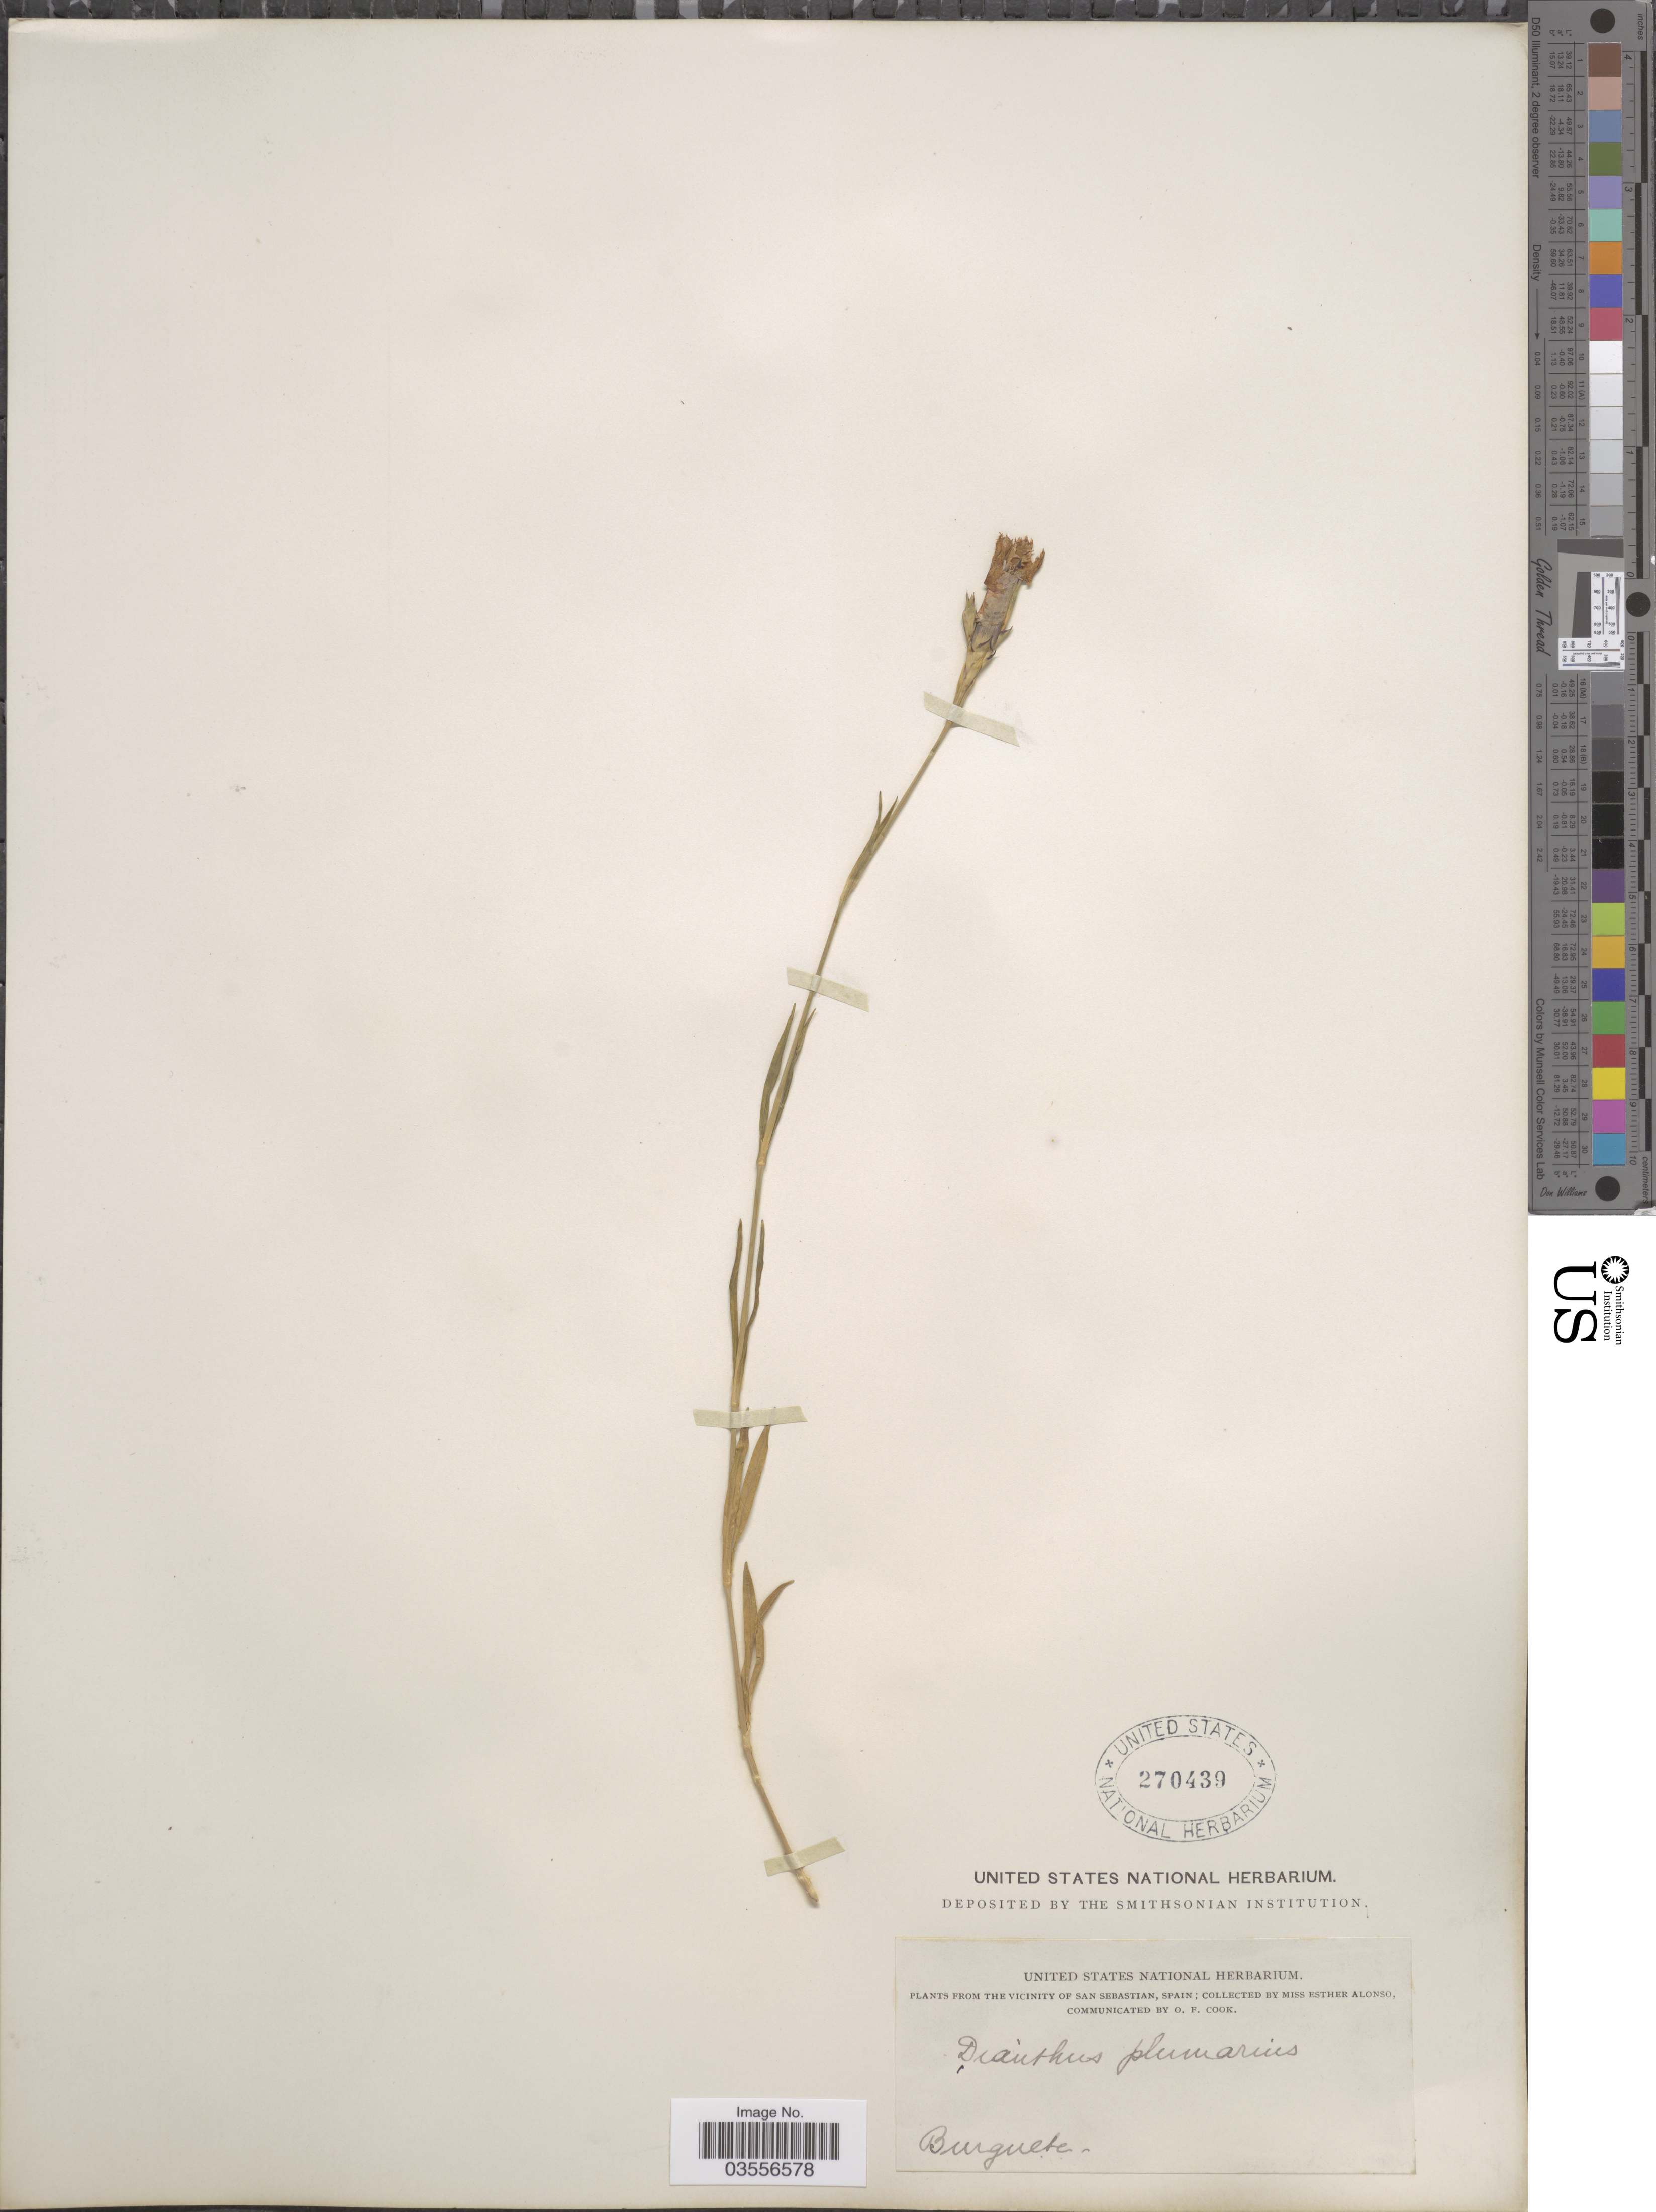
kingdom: Plantae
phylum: Tracheophyta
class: Magnoliopsida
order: Caryophyllales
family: Caryophyllaceae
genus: Dianthus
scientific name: Dianthus plumarius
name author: L.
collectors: E. Alonso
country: Spain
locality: From the vicinity of San Sebastian. Burguete.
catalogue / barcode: US 270439